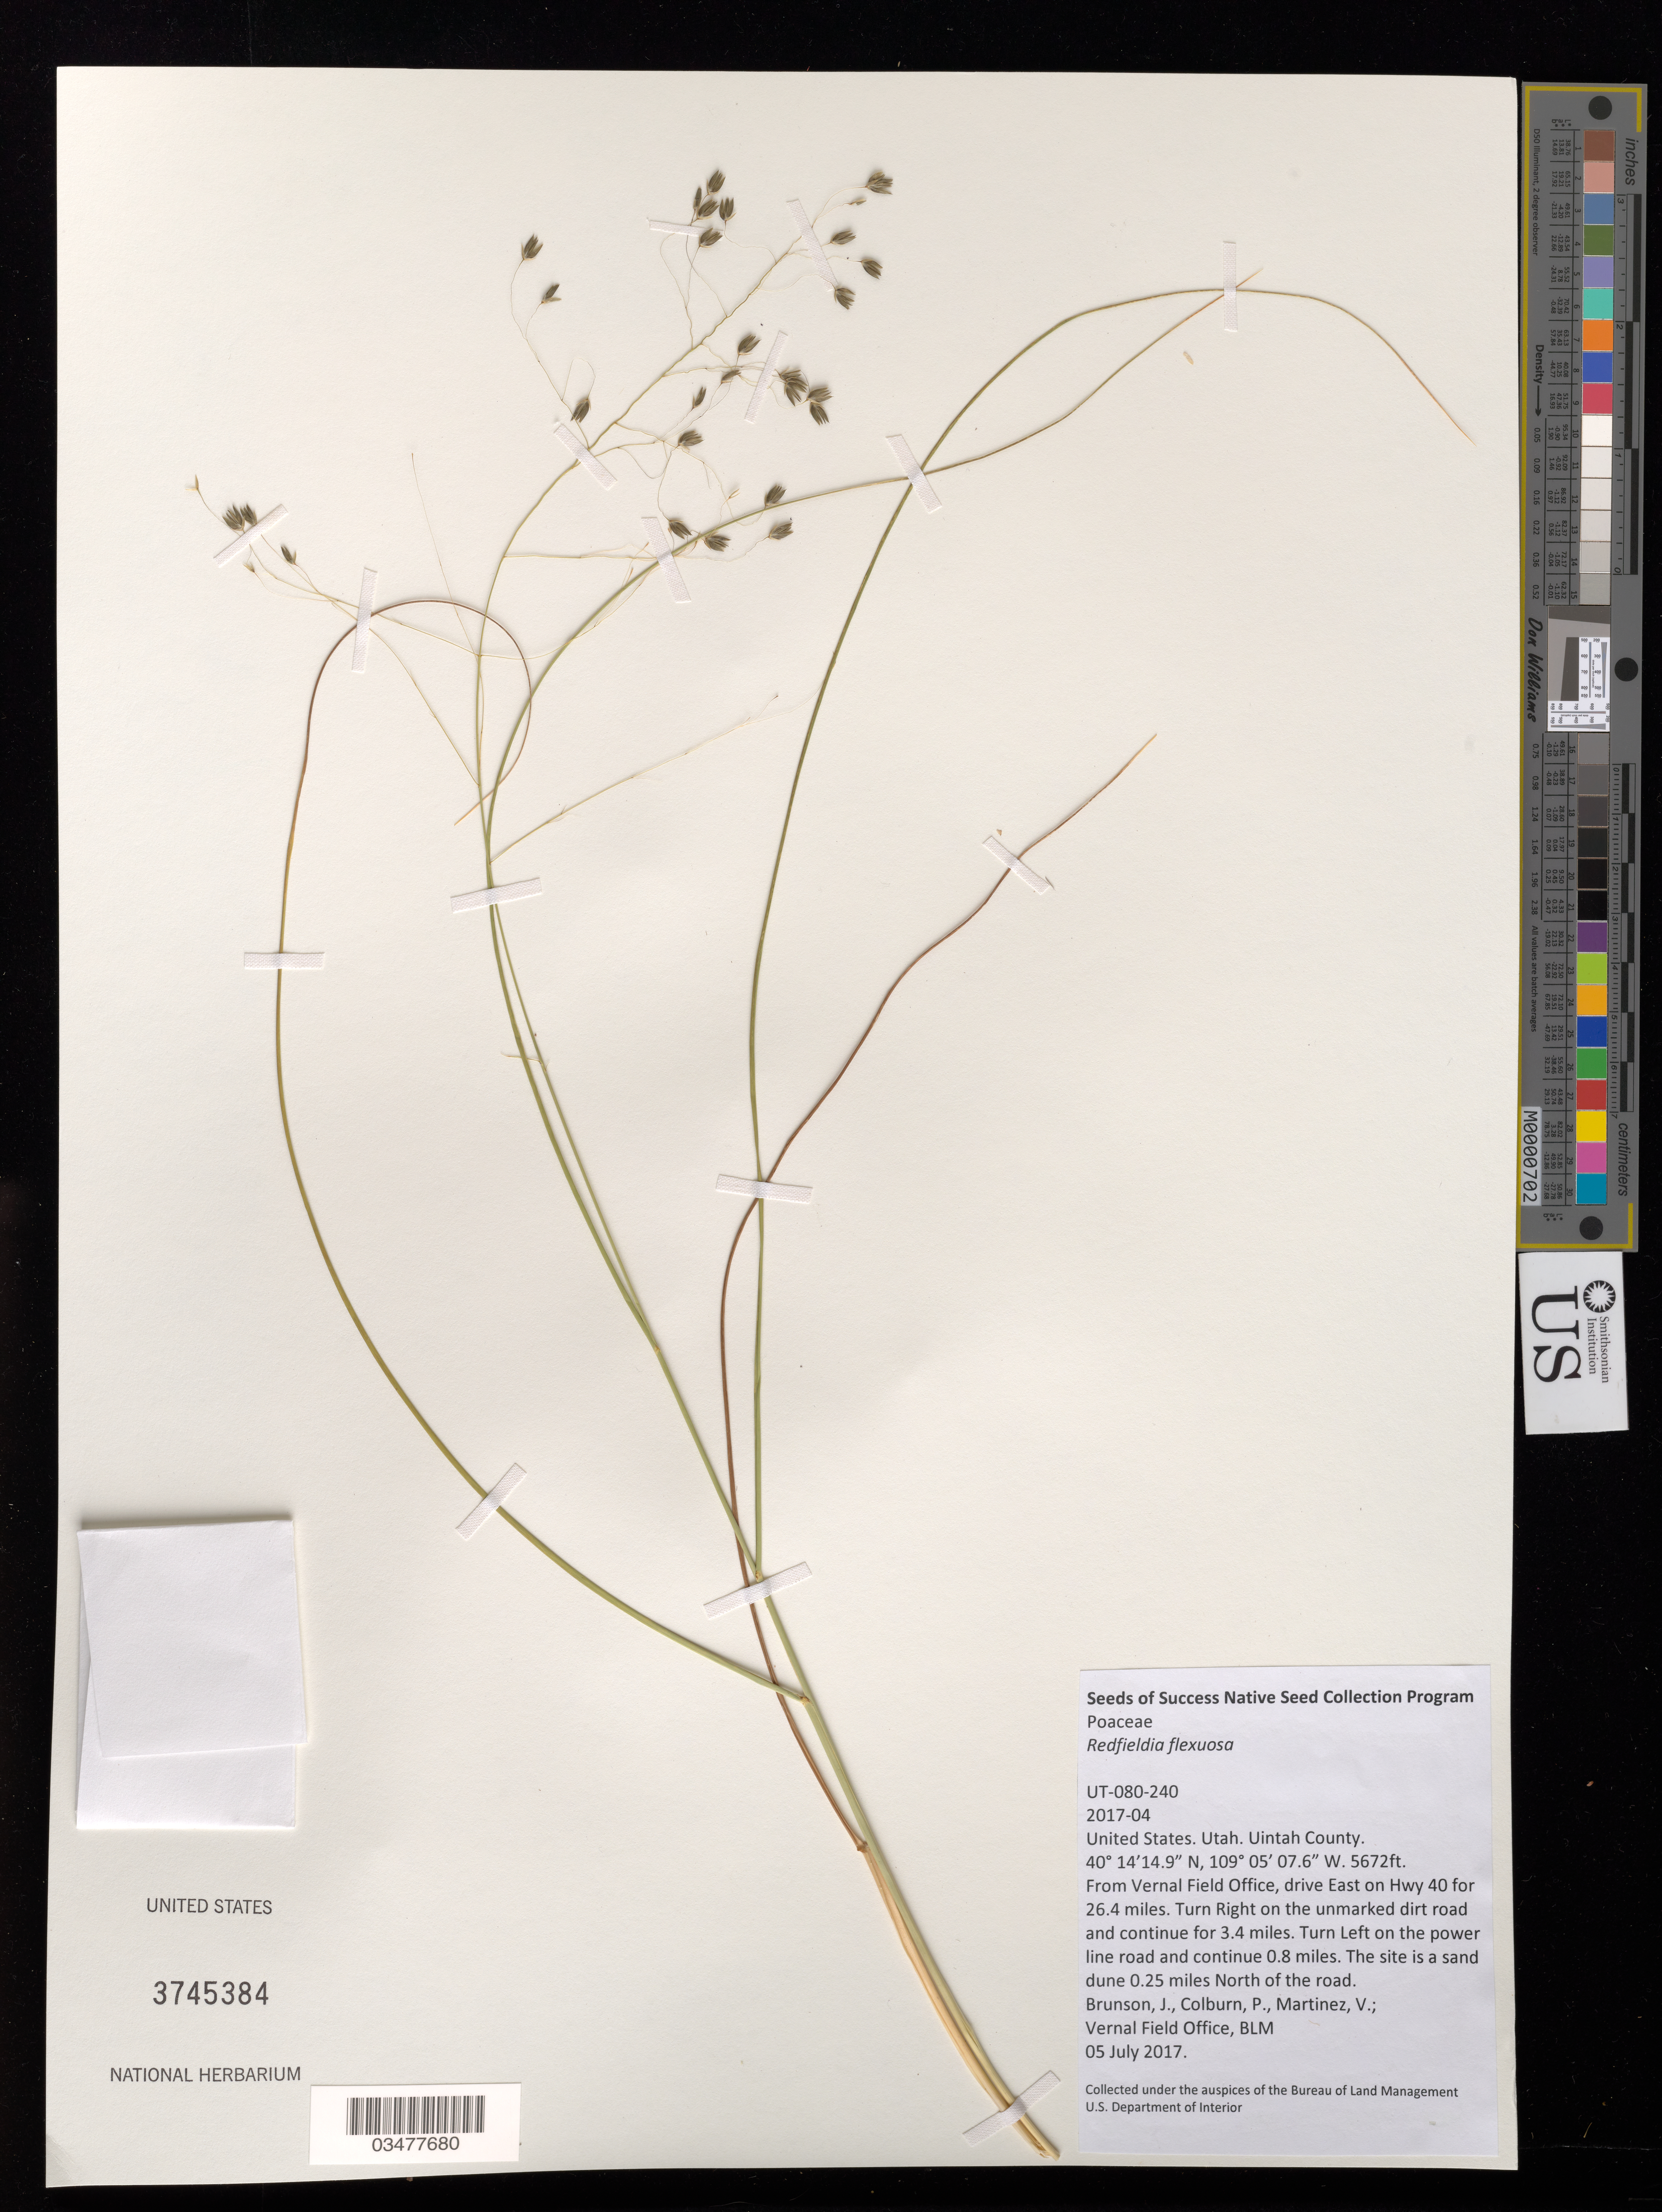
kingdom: Plantae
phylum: Tracheophyta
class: Liliopsida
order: Poales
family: Poaceae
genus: Redfieldia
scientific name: Redfieldia flexuosa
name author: Vasey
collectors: J. Brunson, P. Colburn & V. Martinez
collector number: UT080-240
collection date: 2017-07-05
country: United States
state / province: Utah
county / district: Uintah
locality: Sand dune 0.25 mi. N of the power line road.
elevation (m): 1729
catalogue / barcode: US 3745384